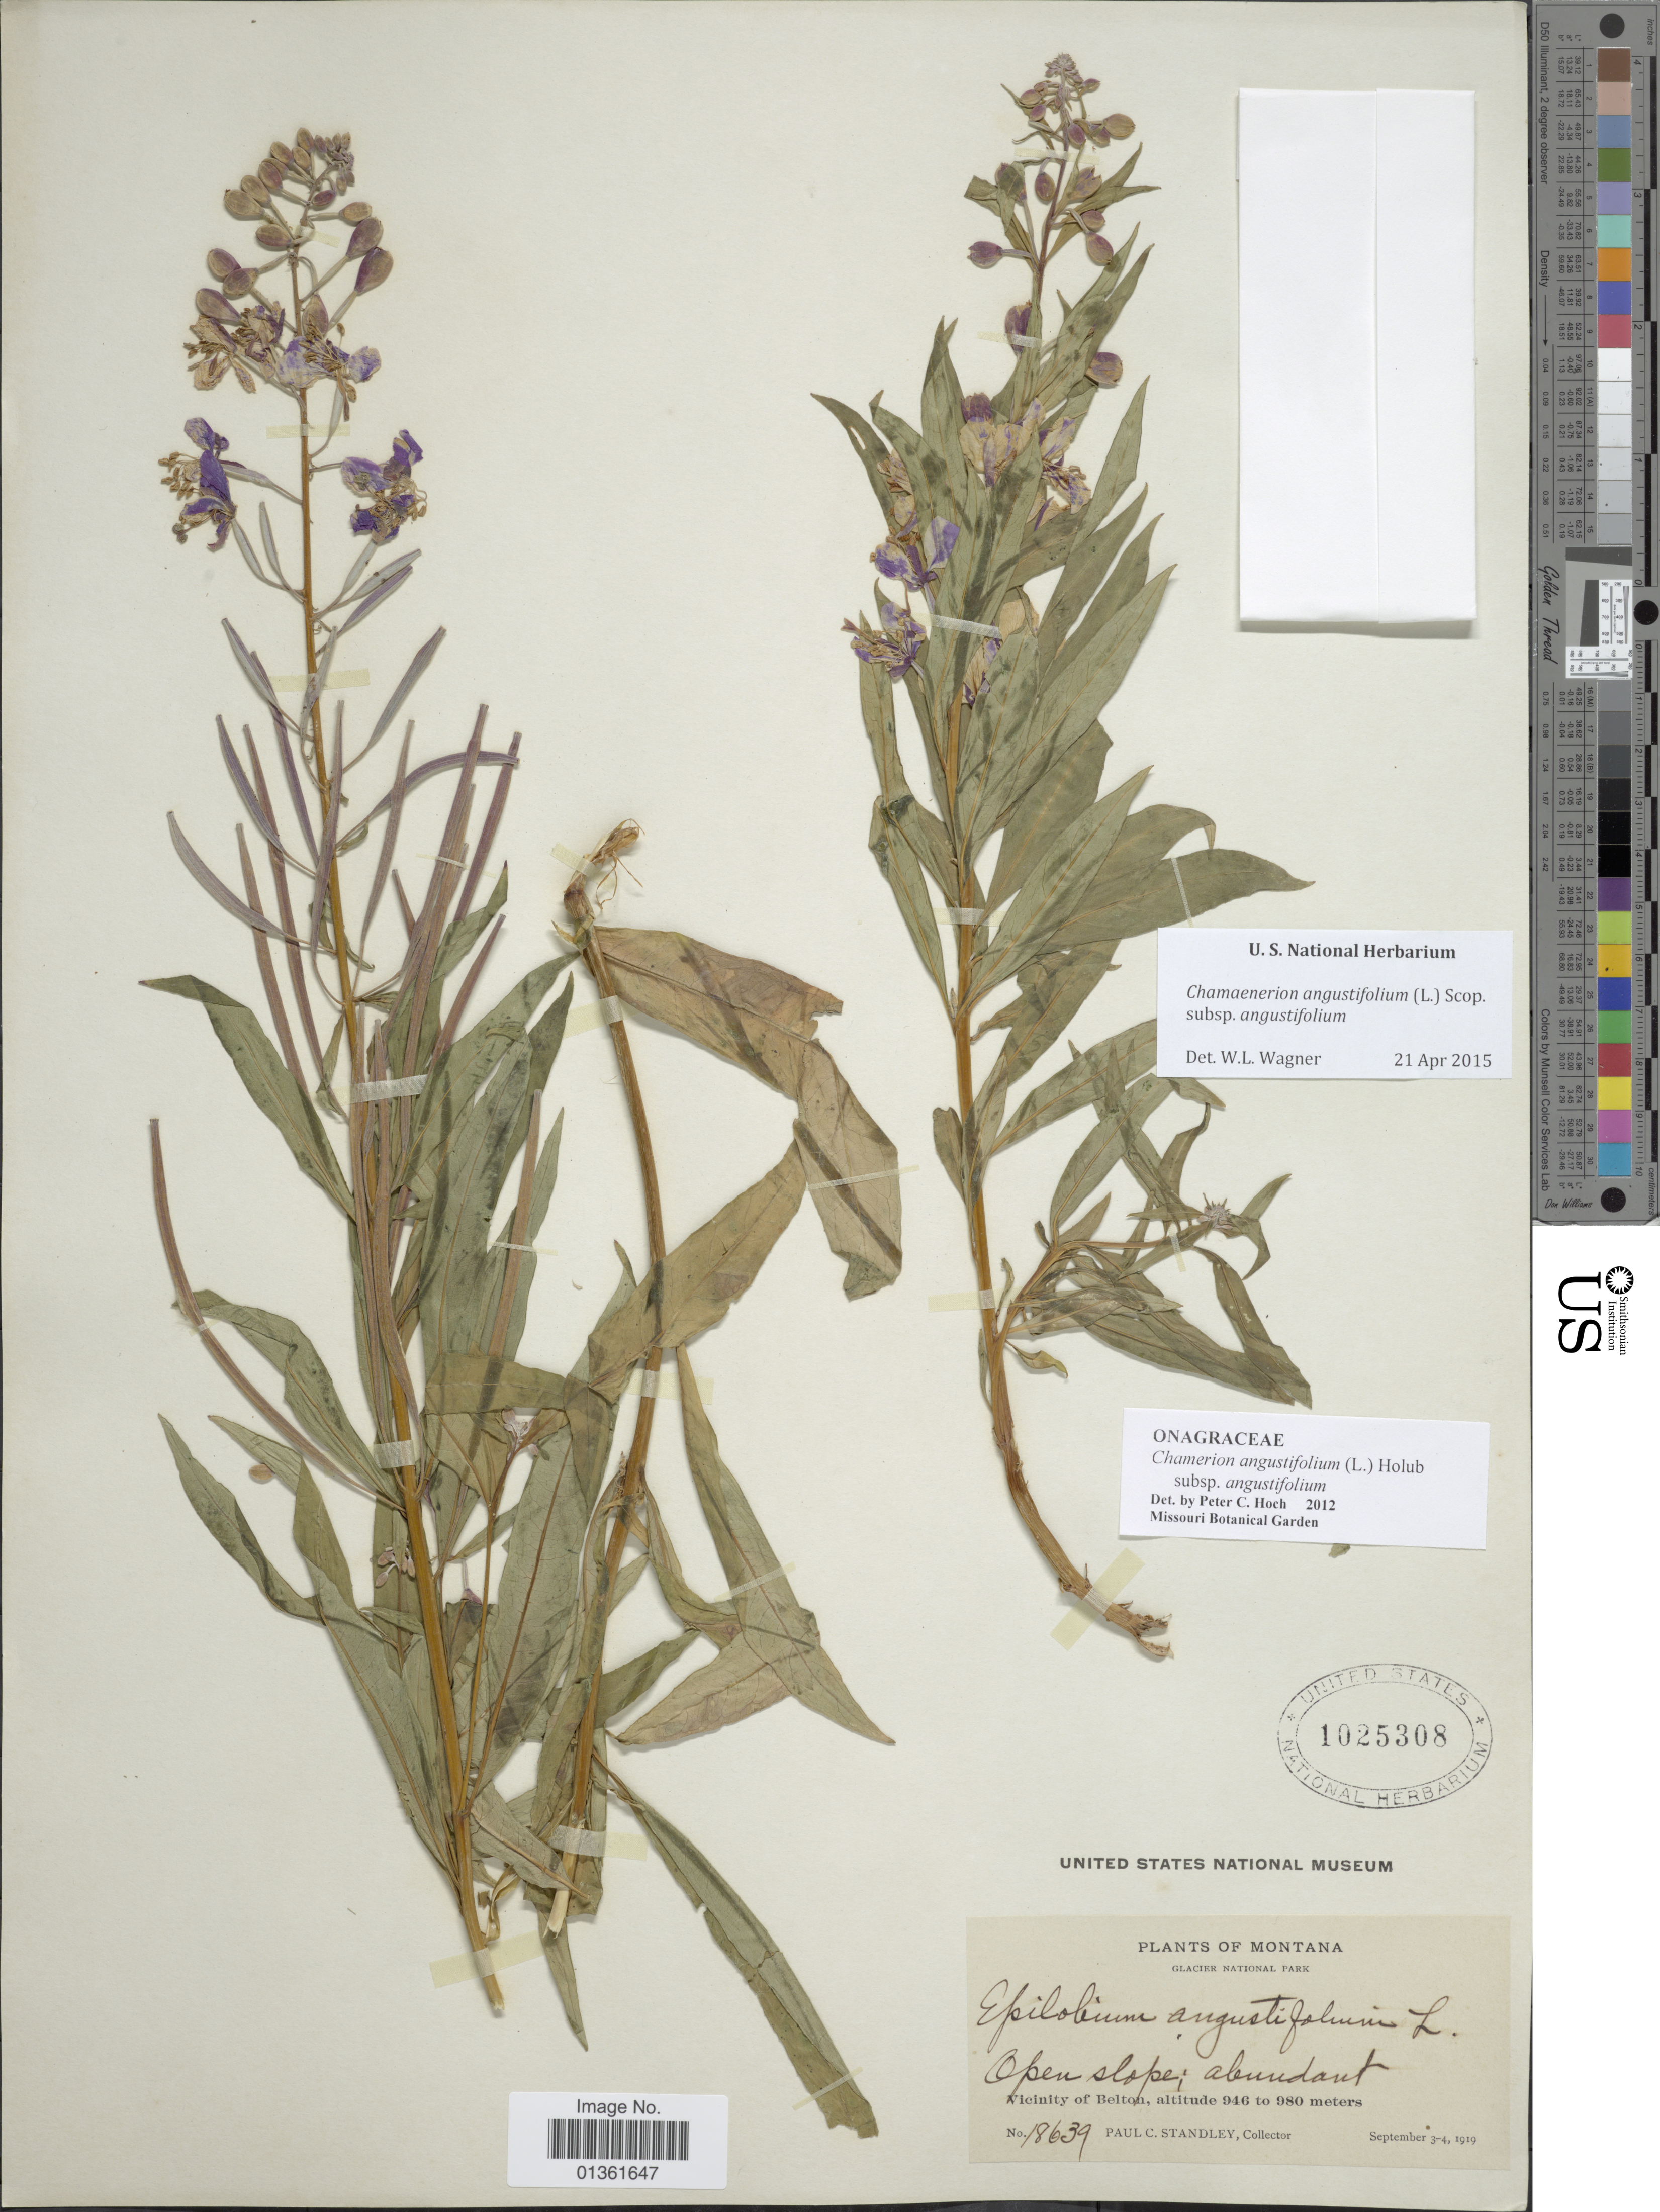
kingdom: Plantae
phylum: Tracheophyta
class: Magnoliopsida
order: Myrtales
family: Onagraceae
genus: Chamaenerion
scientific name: Chamaenerion angustifolium subsp. angustifolium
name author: (L.) Scop.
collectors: P. C. Standley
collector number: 18639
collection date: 1919-09-03/1919-09-04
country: United States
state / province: Montana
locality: Glacier National Park. Vicinity of Belton.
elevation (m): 946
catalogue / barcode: US 1025308